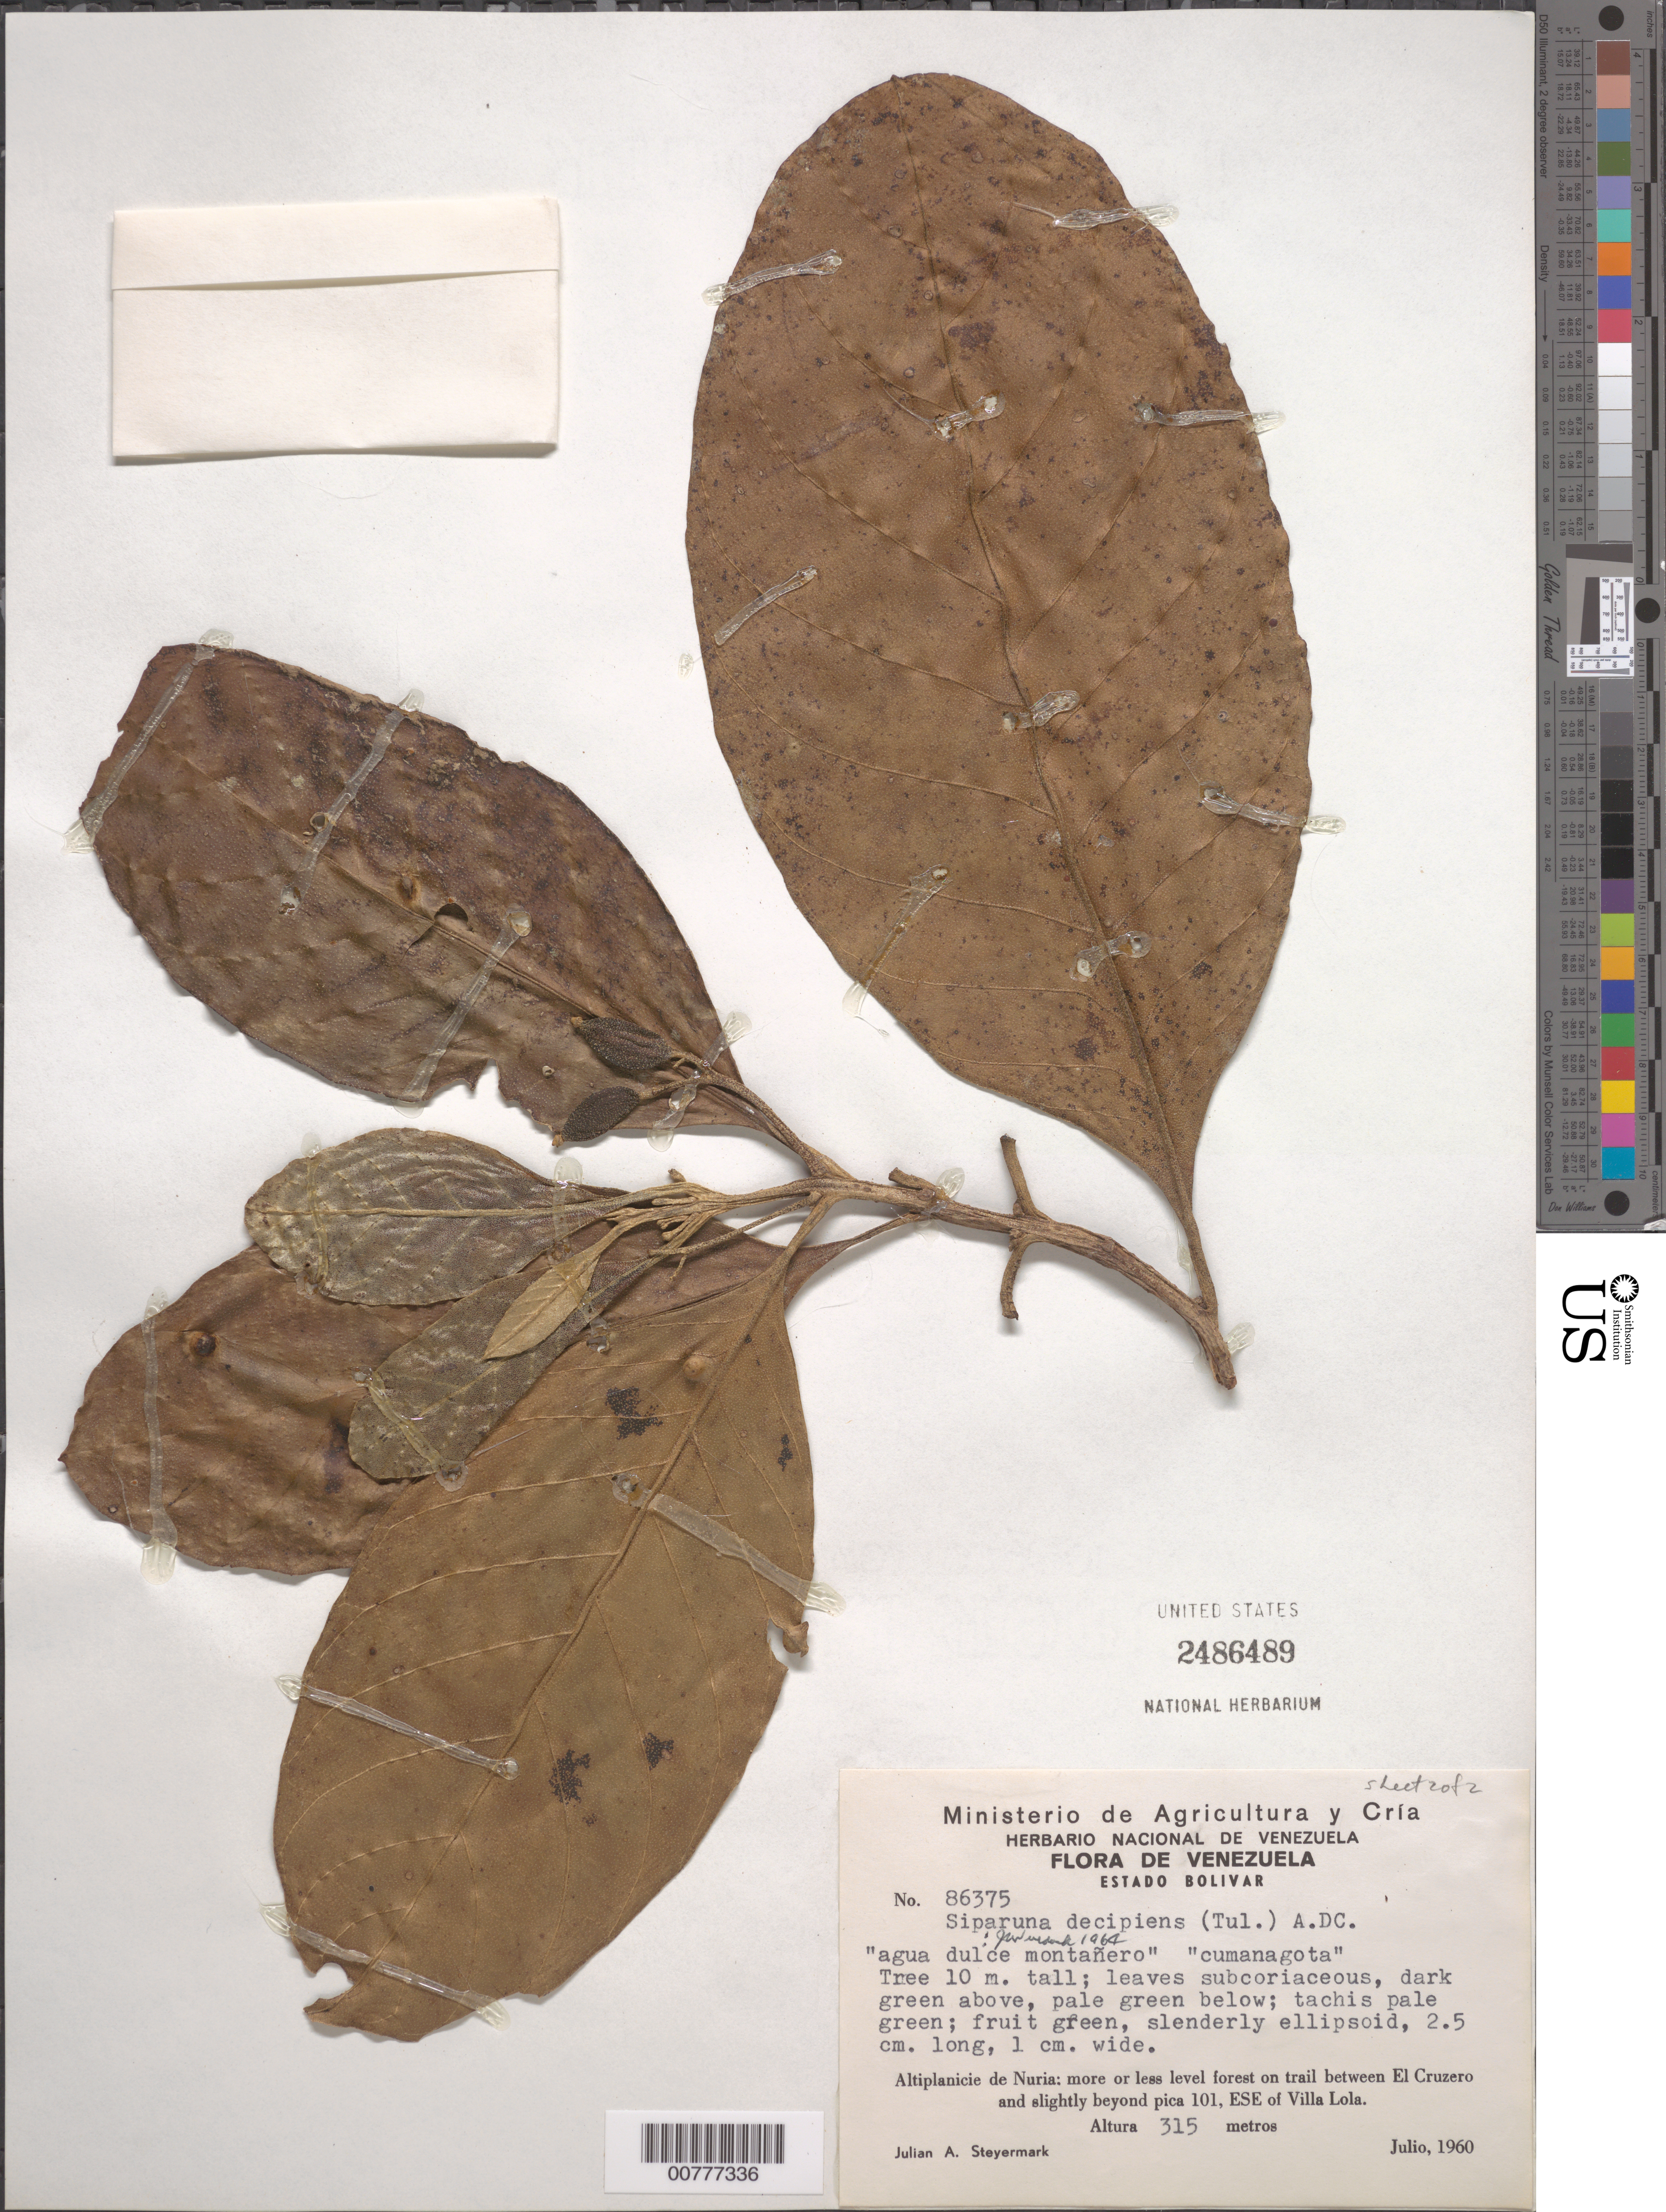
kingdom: Plantae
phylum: Tracheophyta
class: Magnoliopsida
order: Laurales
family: Siparunaceae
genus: Siparuna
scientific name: Siparuna decipiens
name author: (Tul.) A. DC.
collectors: J. Steyermark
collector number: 86375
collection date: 1960-07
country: Venezuela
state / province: Bolivar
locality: Estado Bolivar. Altiplanicie de Nuria: more or less level forest on trail between El Cruzero and slighlty beyond pica 101, ESE of Villa Lola.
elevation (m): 315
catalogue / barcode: US 2486489